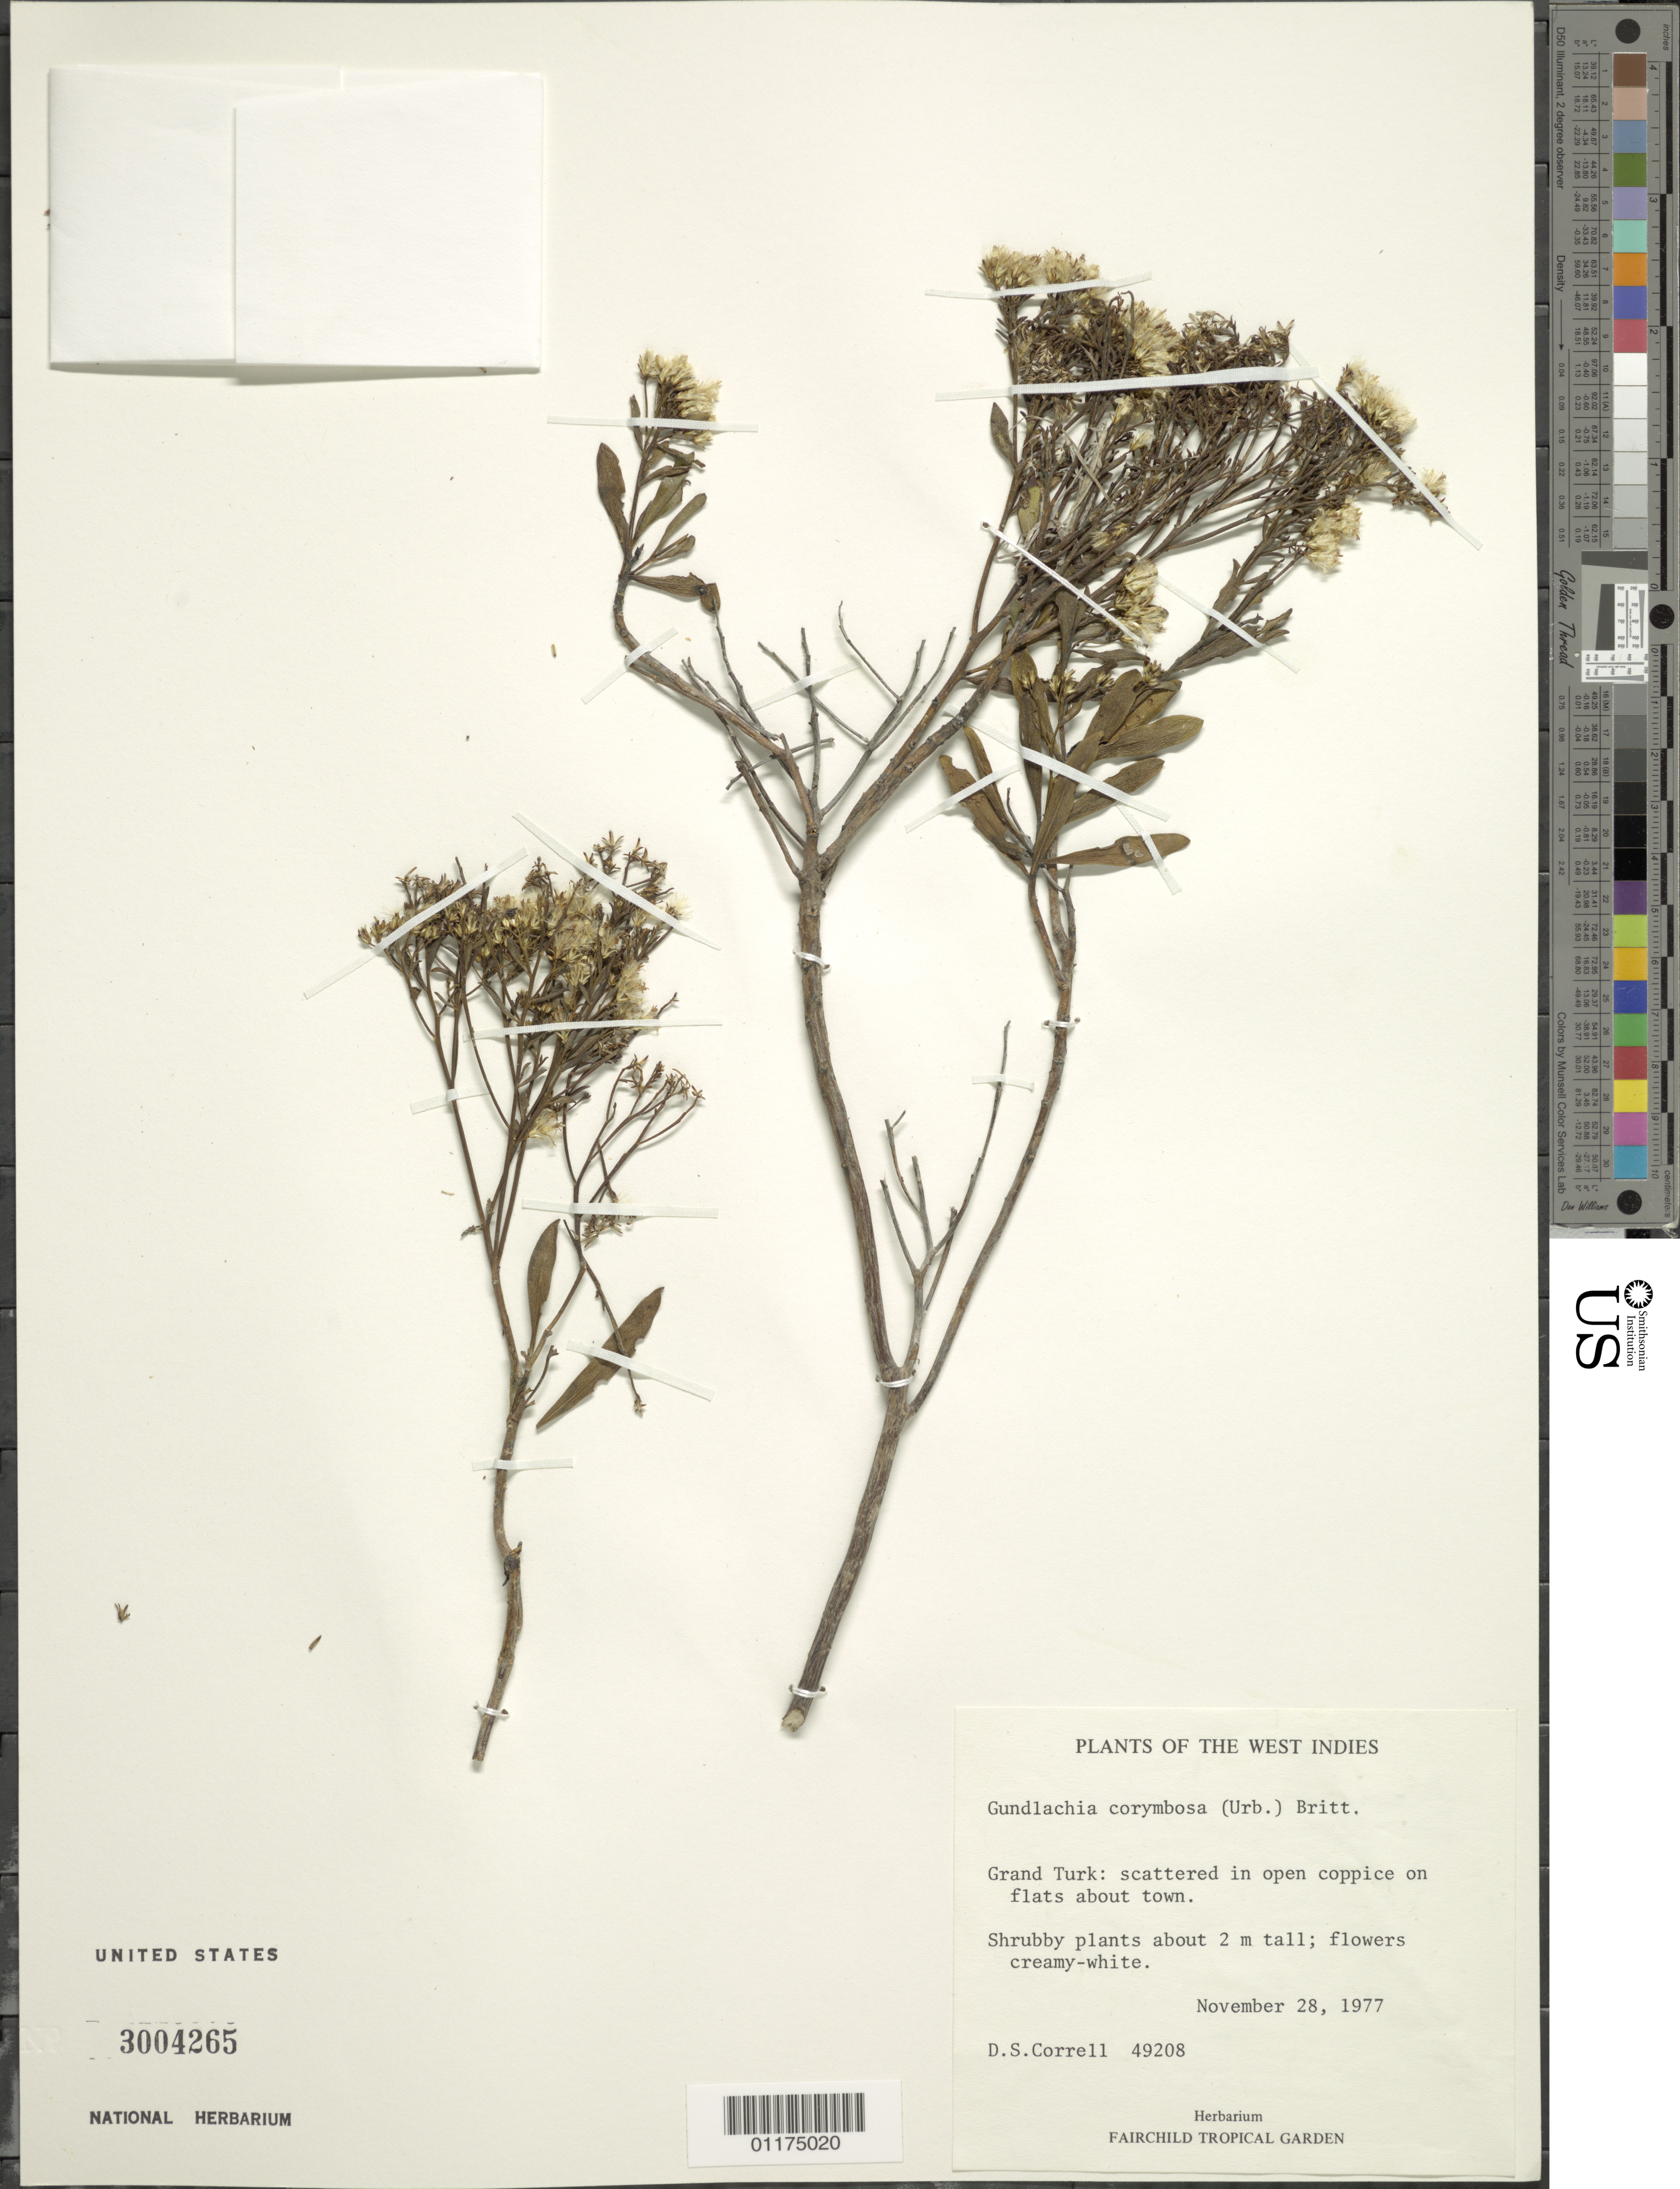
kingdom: Plantae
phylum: Tracheophyta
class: Magnoliopsida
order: Asterales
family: Asteraceae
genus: Gundlachia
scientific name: Gundlachia corymbosa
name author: (Urb.) Britton ex Bold.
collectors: D. S. Correll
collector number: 49208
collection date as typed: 28 Nov 1977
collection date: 1977-11-28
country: Turks and Caicos Islands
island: Grand Turk I.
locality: scattered in open coppice on flats about town.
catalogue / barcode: US 3004265